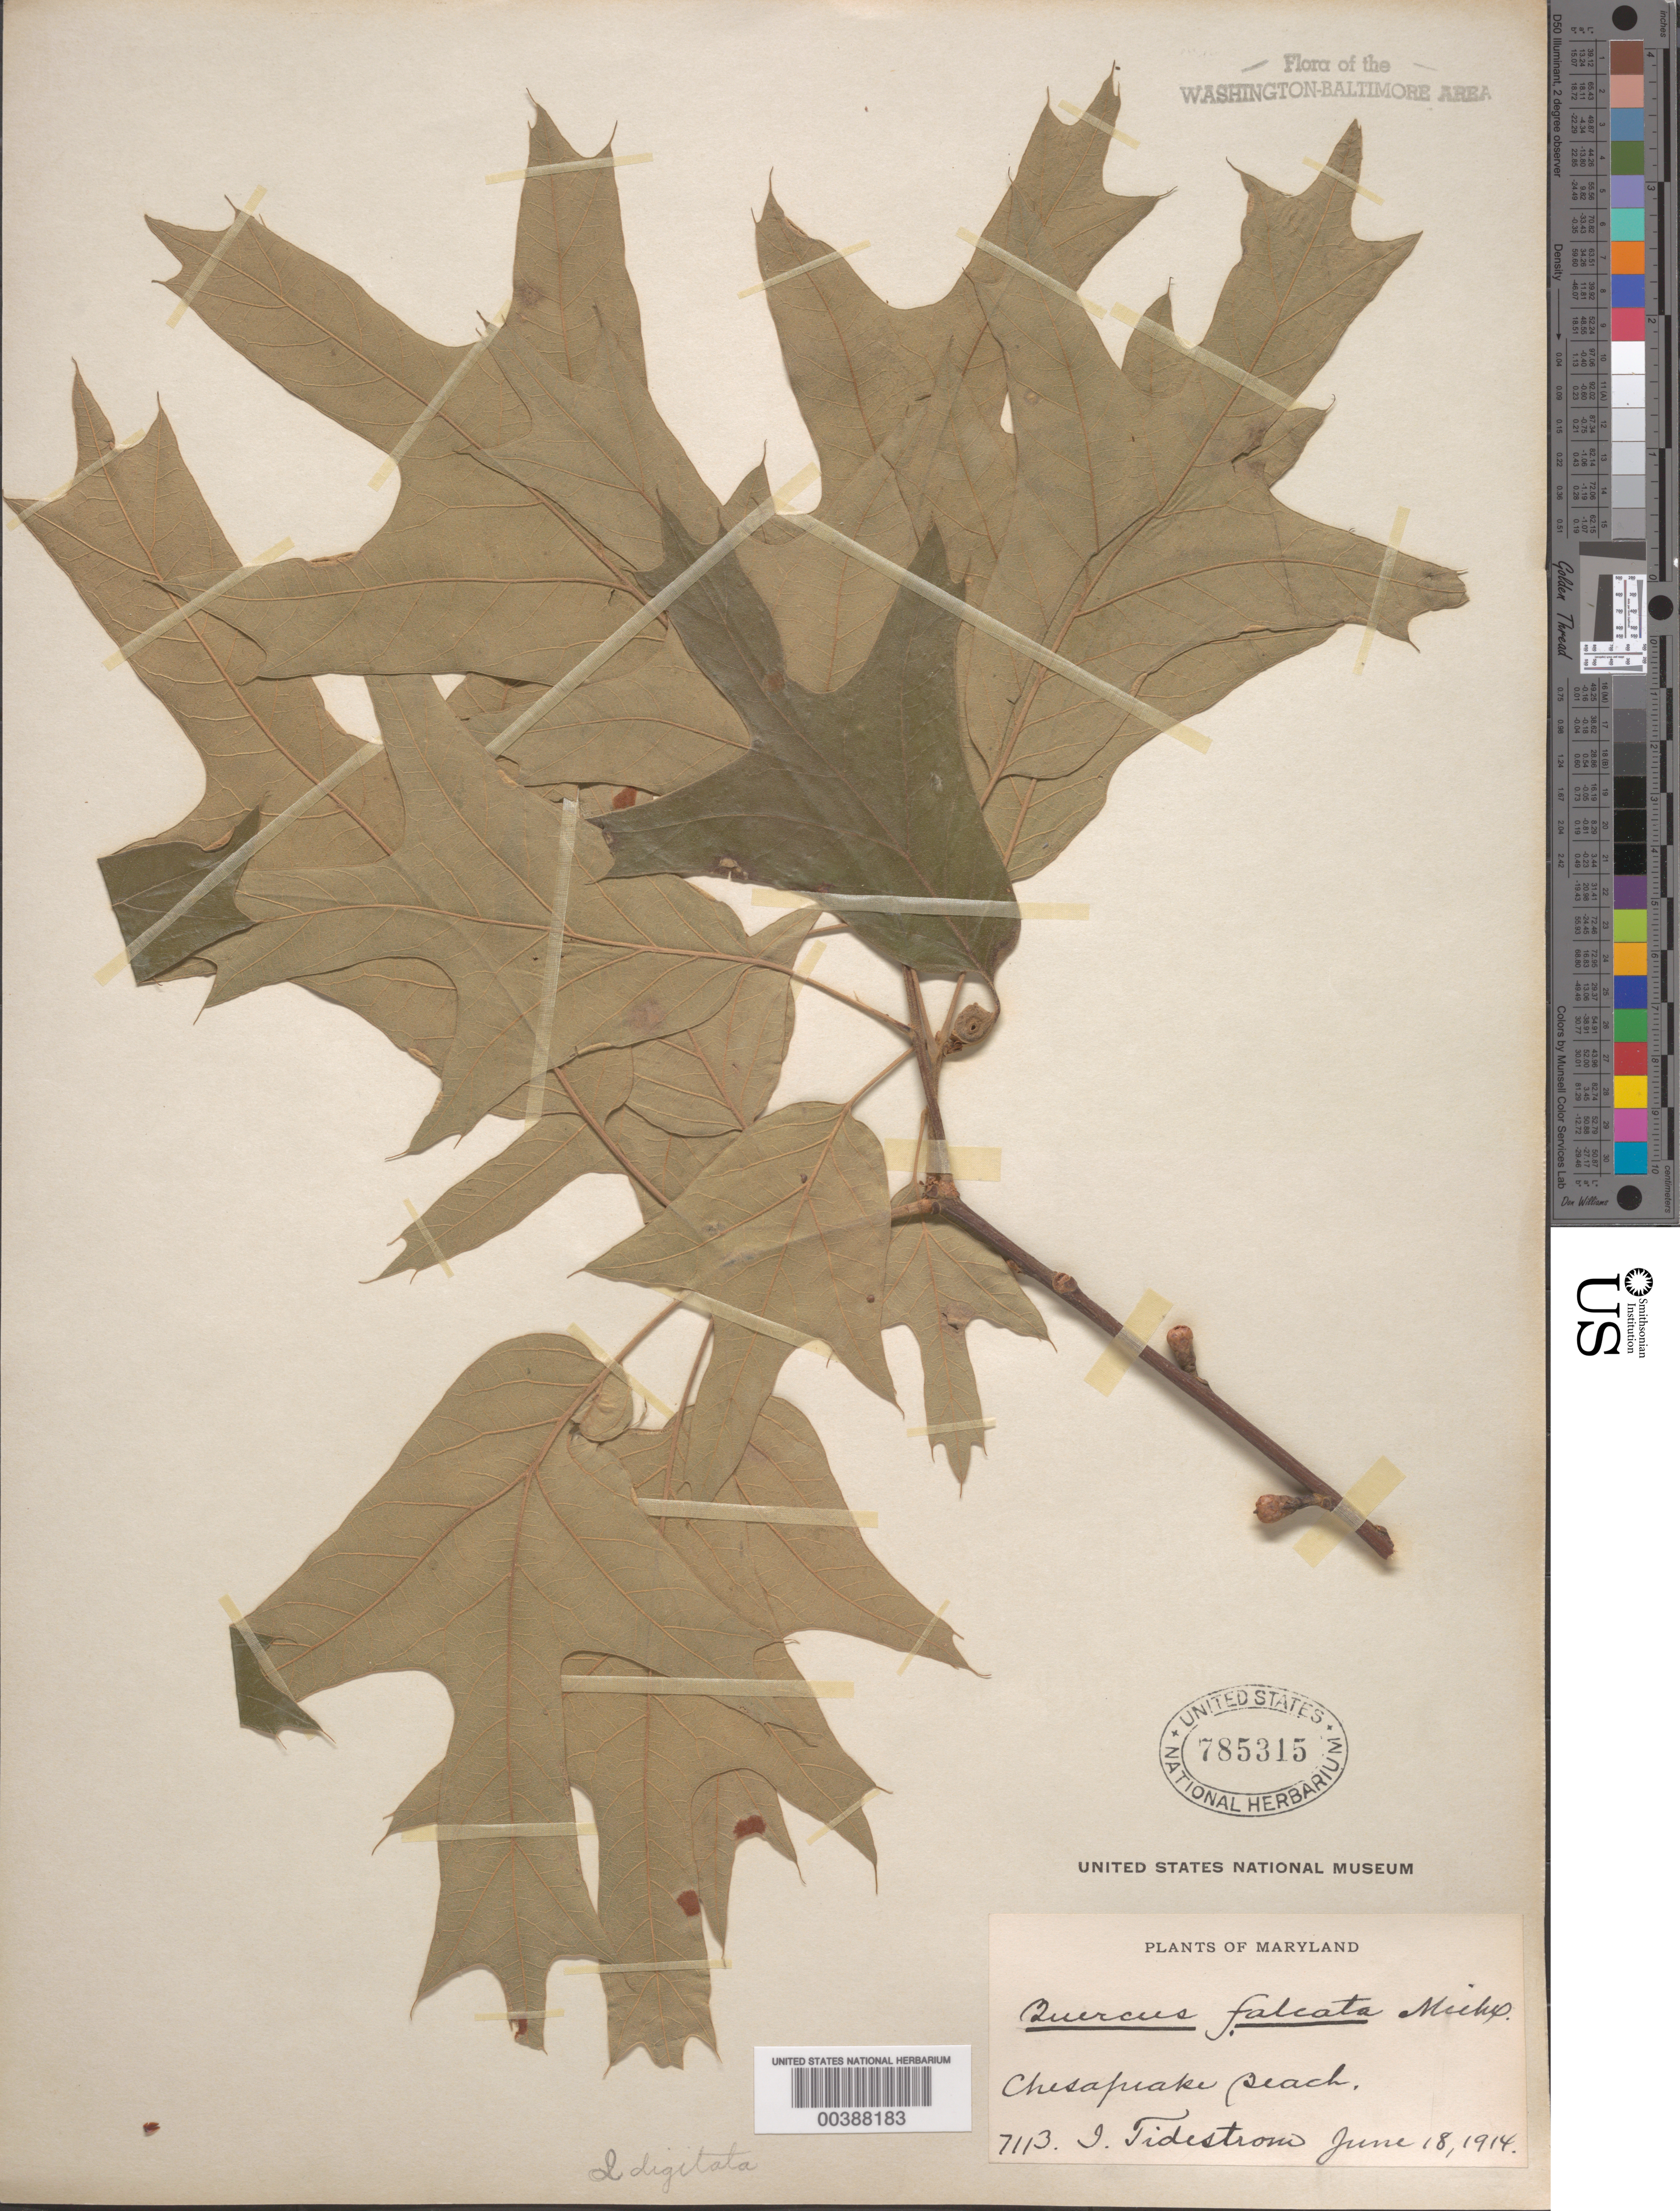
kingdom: Plantae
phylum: Tracheophyta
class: Magnoliopsida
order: Fagales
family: Fagaceae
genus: Quercus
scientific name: Quercus falcata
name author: Michx.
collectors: I. F. Tidestrom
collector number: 7113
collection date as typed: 18 Jun 1914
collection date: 1914-06-18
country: United States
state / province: Maryland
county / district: Calvert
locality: Chesapeake Beach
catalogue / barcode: US 785315